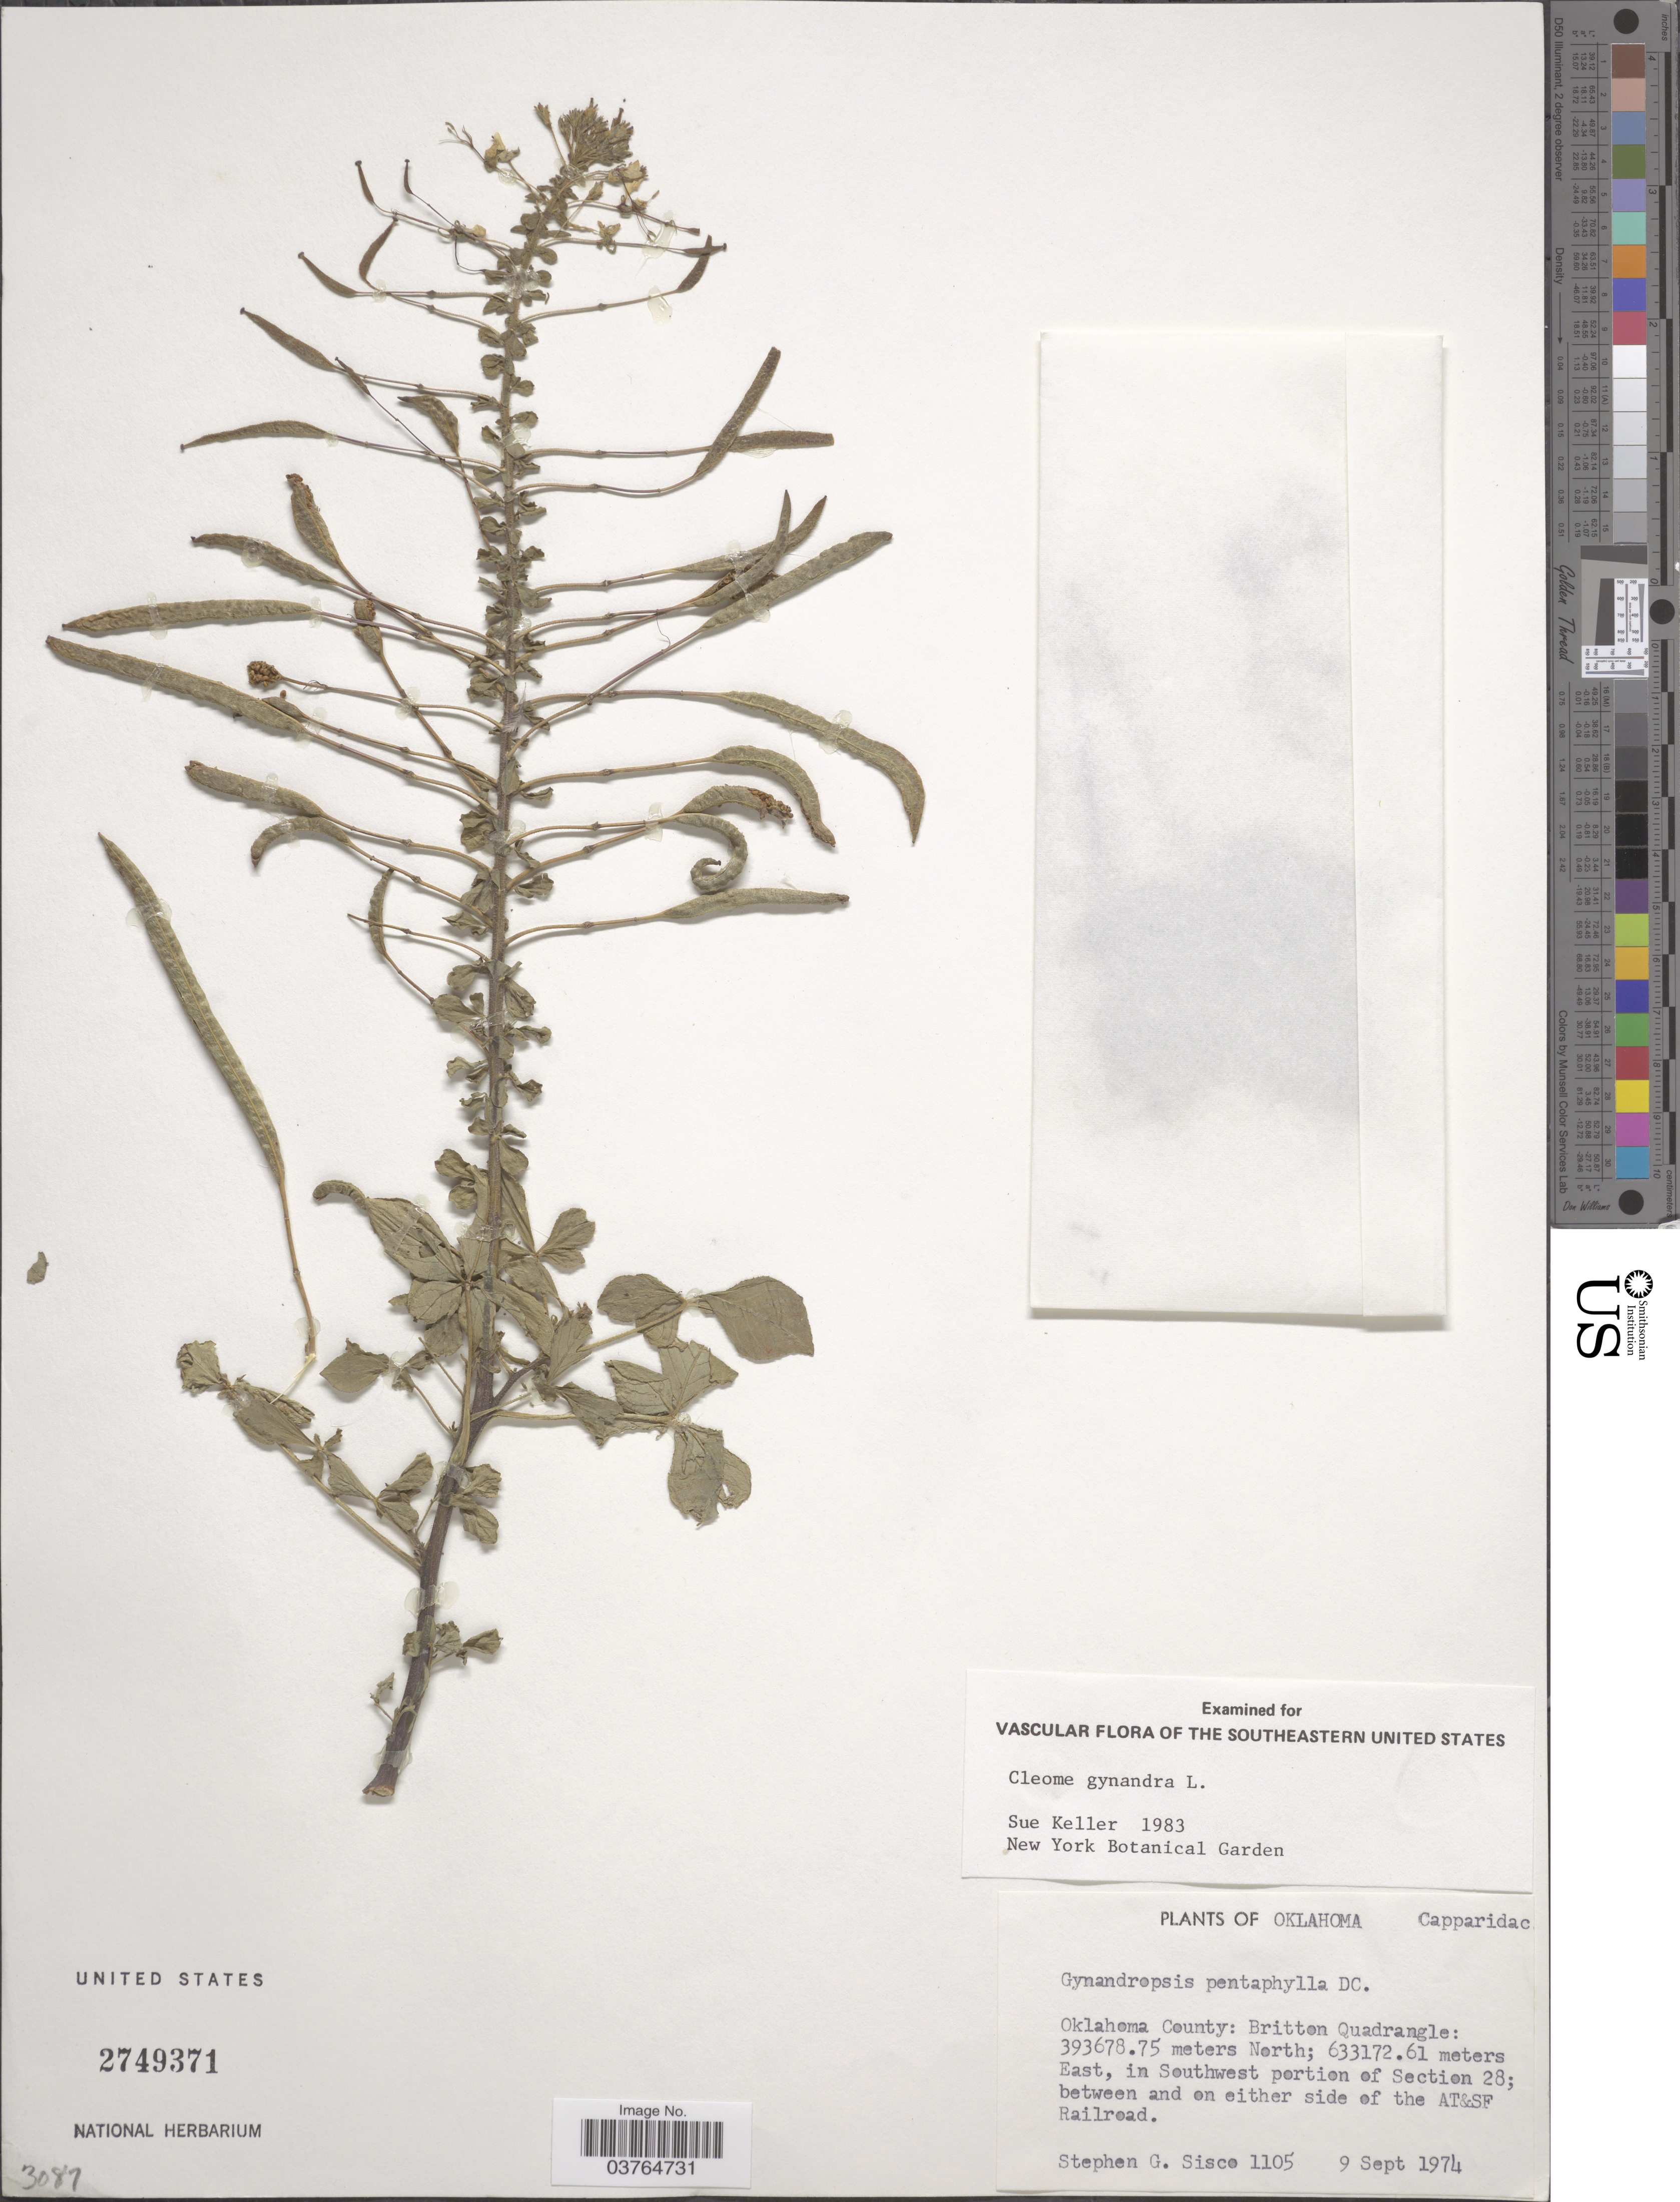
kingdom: Plantae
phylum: Tracheophyta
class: Magnoliopsida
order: Brassicales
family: Cleomaceae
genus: Gynandropsis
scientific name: Gynandropsis gynandra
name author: (L.) Briq.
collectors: S. Sisco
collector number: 1105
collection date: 1974-09-09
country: United States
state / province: Oklahoma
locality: Oklahoma County: Britton Quadrangle: 393678.75 meters North; 633172.61 meters East, in Southwest portion of Section 28; between and on either side of the AT&SF Railroad.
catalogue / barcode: US 2749371